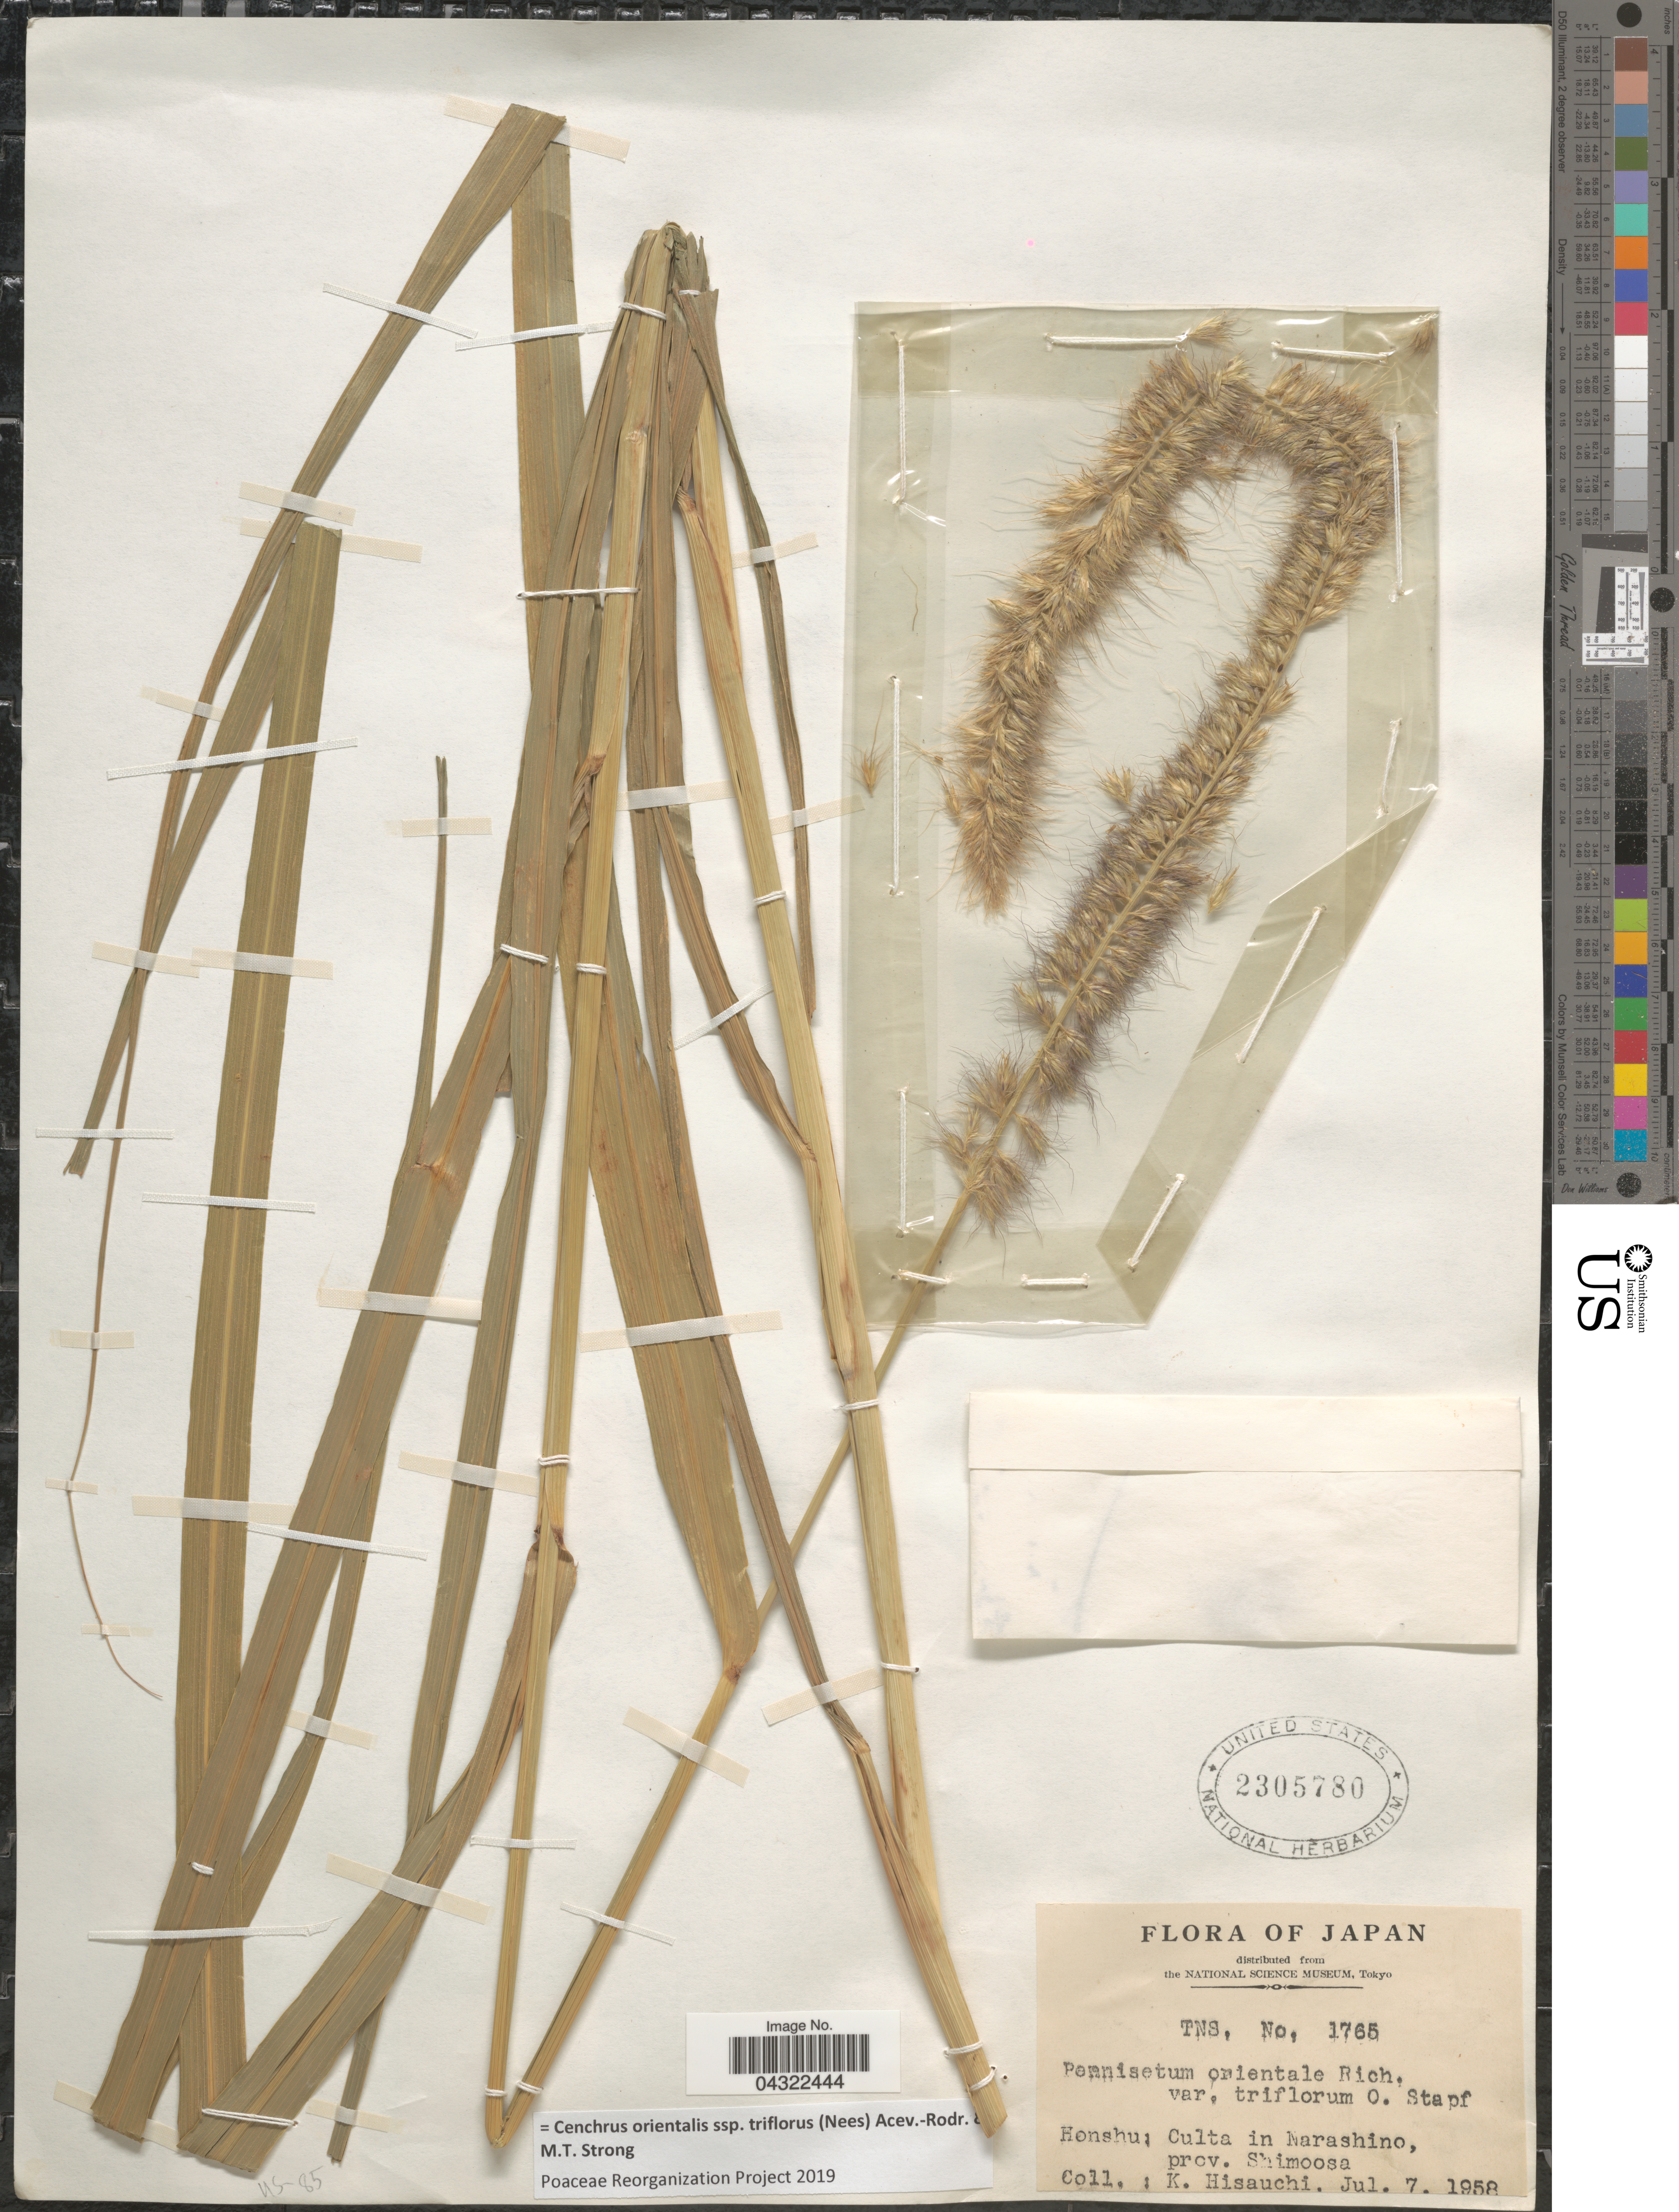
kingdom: Plantae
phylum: Tracheophyta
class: Liliopsida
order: Poales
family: Poaceae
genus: Cenchrus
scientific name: Cenchrus orientalis subsp. triflorus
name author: (Nees) Acev.-Rodr. & M.T. Strong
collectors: K. Hisauchi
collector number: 1765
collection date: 1958-07-07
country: Japan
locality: Honshu: Culta in Narashino, prov. Shimoosa.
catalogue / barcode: US 2305780